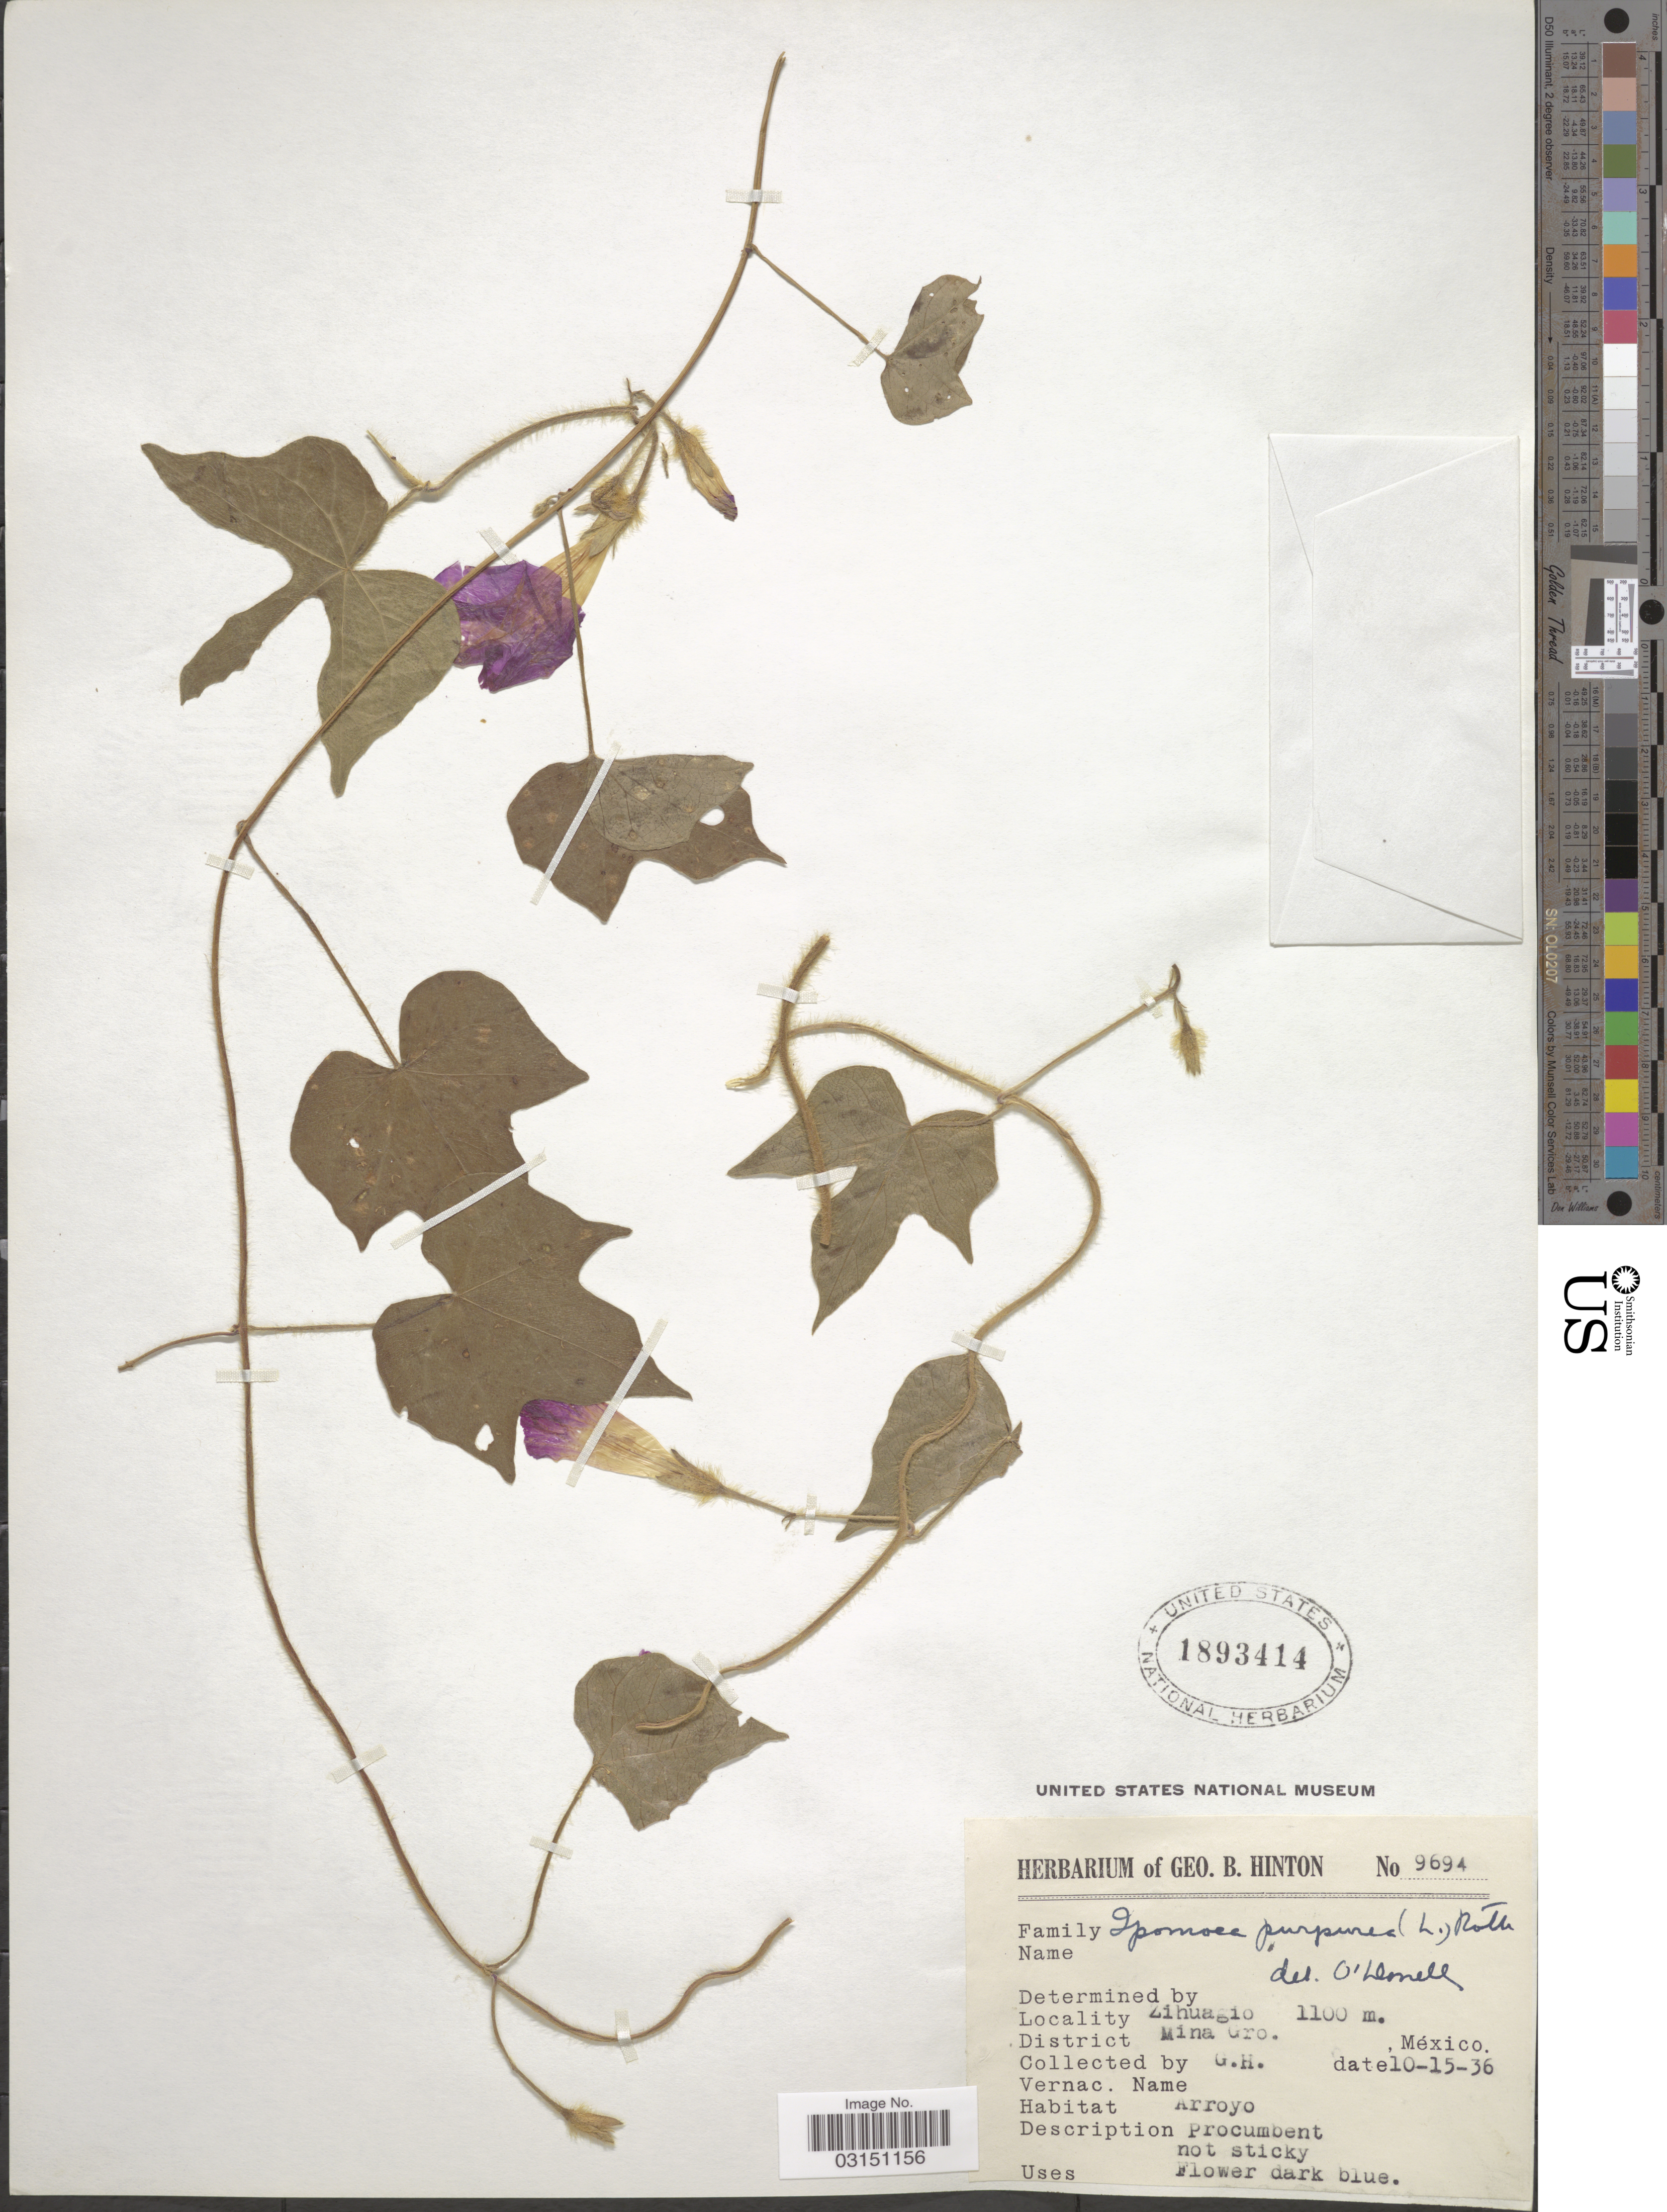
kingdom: Plantae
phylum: Tracheophyta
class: Magnoliopsida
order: Solanales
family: Convolvulaceae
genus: Ipomoea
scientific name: Ipomoea purpurea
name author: (L.) Roth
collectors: G. B. Hinton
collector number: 9694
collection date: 1936-10-15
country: Mexico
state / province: Guerrero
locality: Zihuagio, District Mina.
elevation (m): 1100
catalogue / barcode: US 1893414